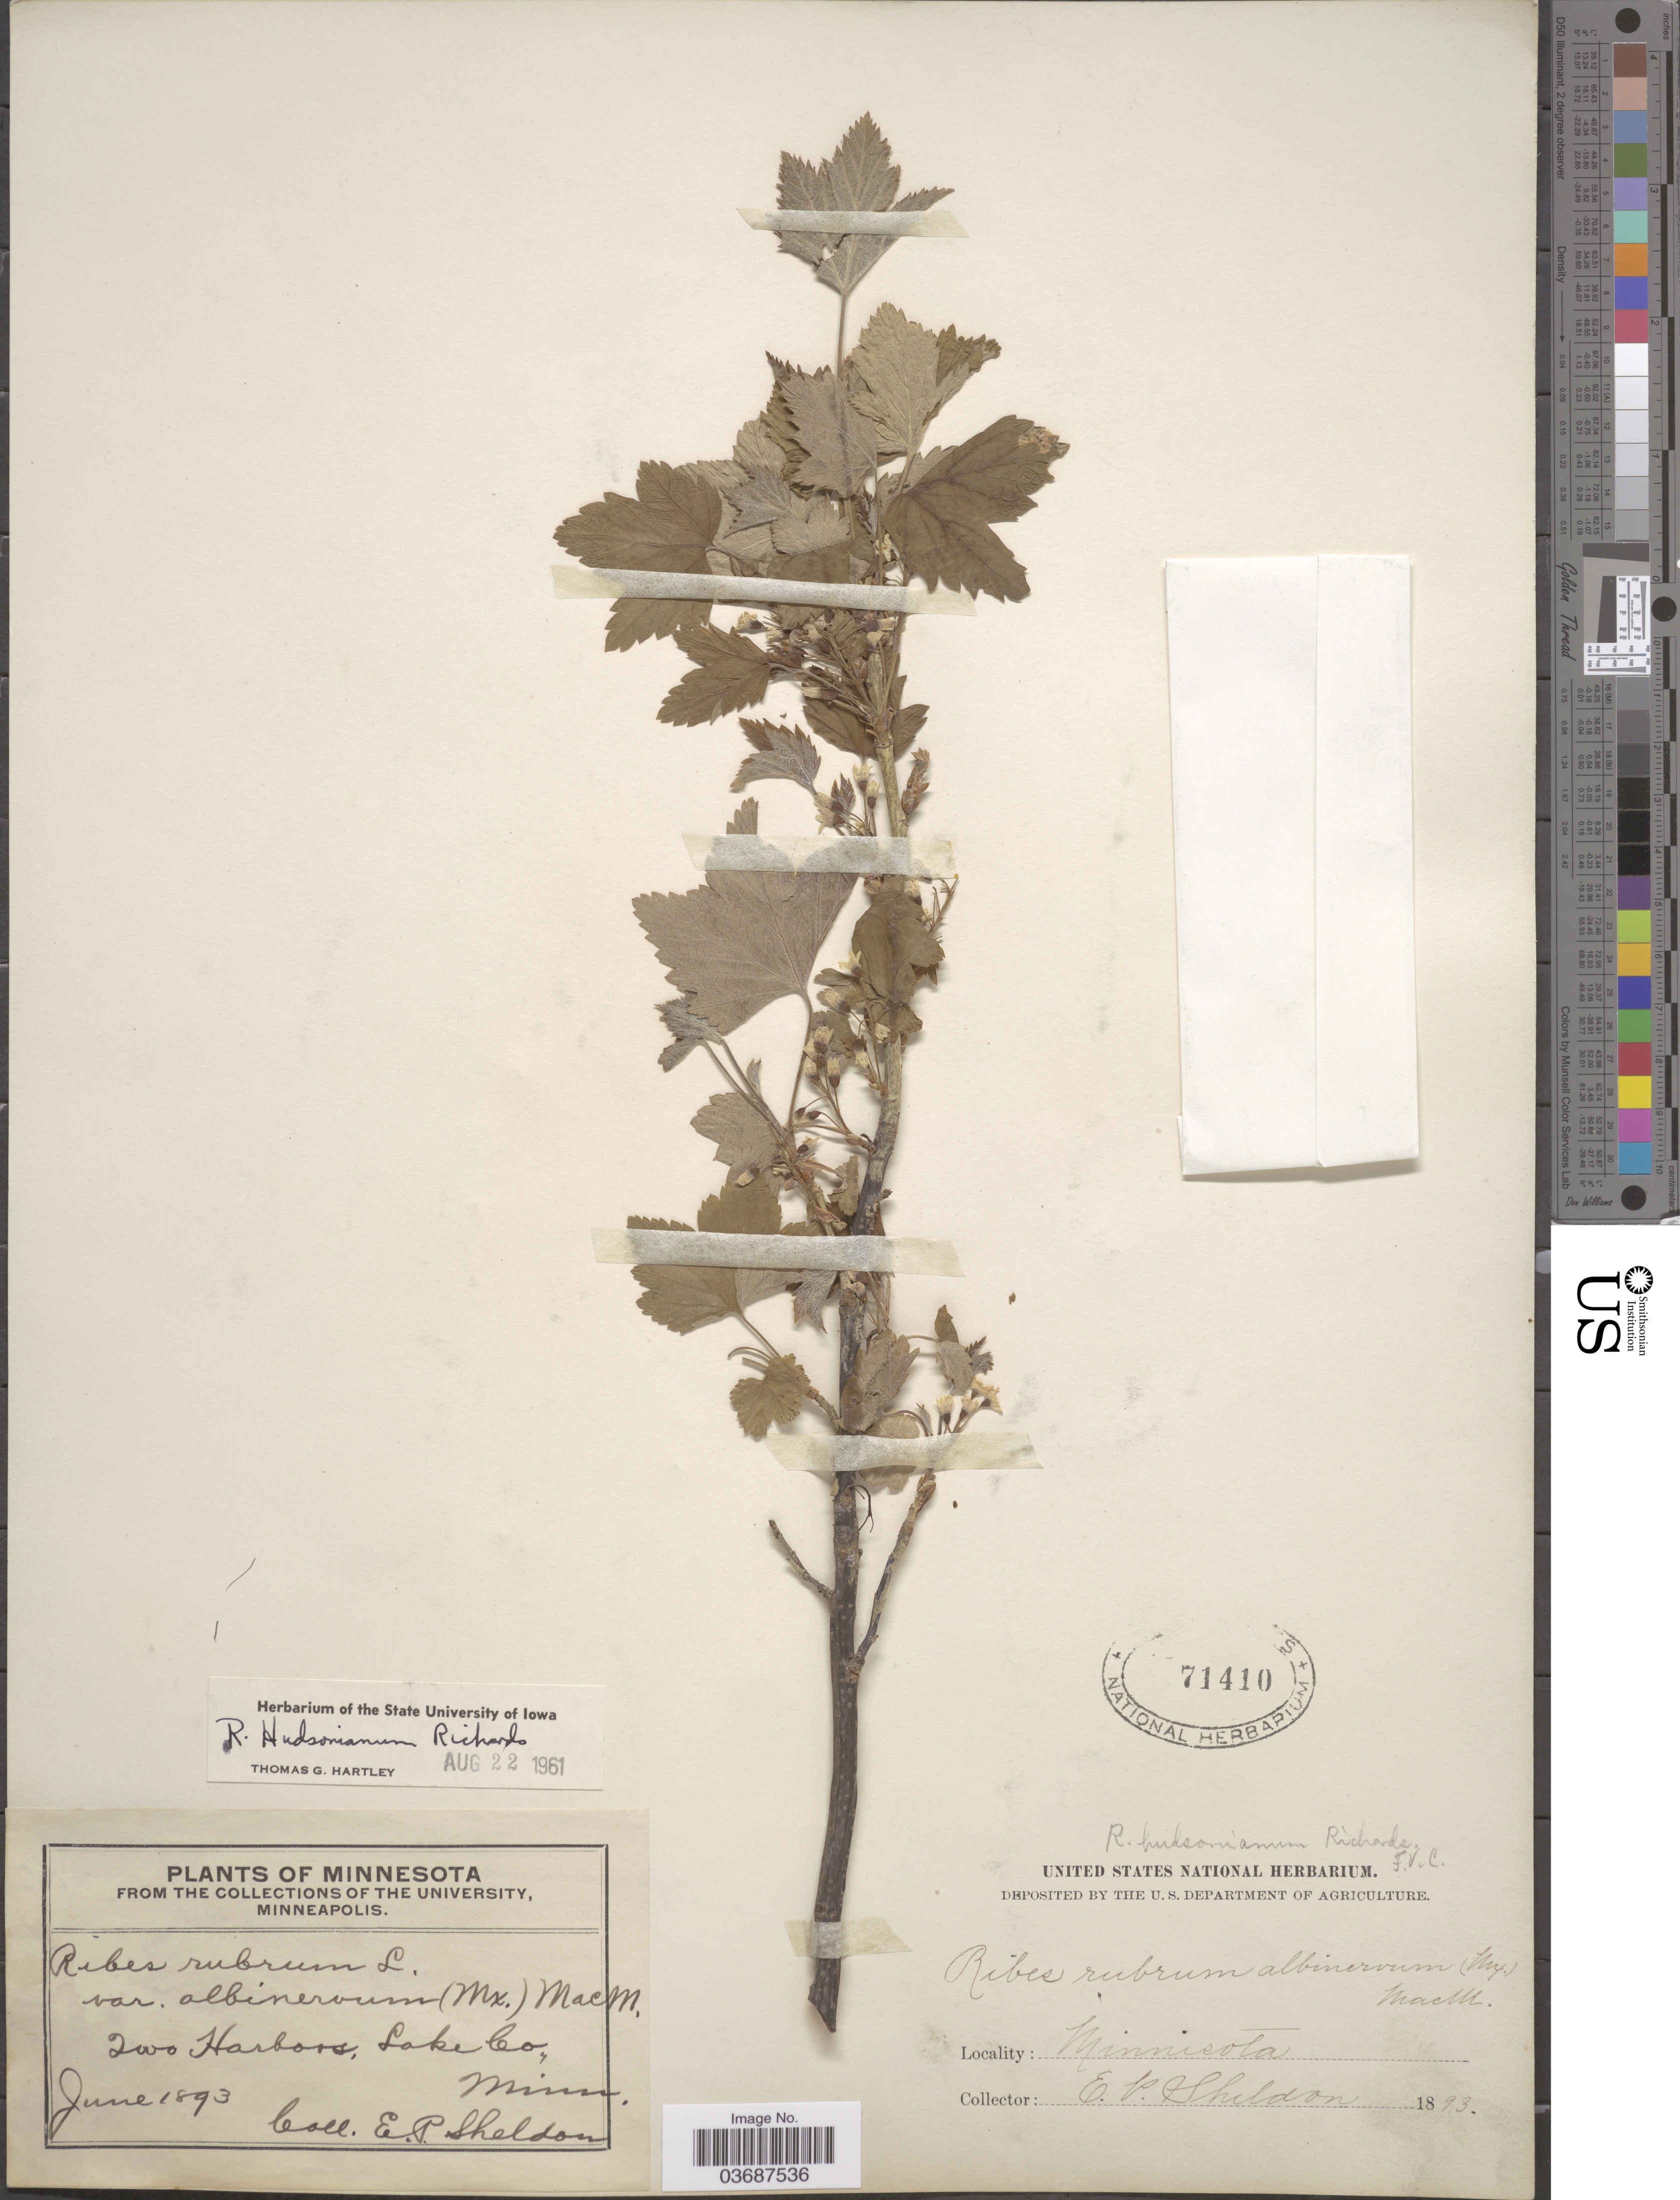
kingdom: Plantae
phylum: Tracheophyta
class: Magnoliopsida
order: Saxifragales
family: Grossulariaceae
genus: Ribes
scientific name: Ribes hudsonianum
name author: Richardson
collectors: E. P. Sheldon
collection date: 1893-06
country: United States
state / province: Minnesota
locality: Two Harbors, Lake Co.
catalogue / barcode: US 71410